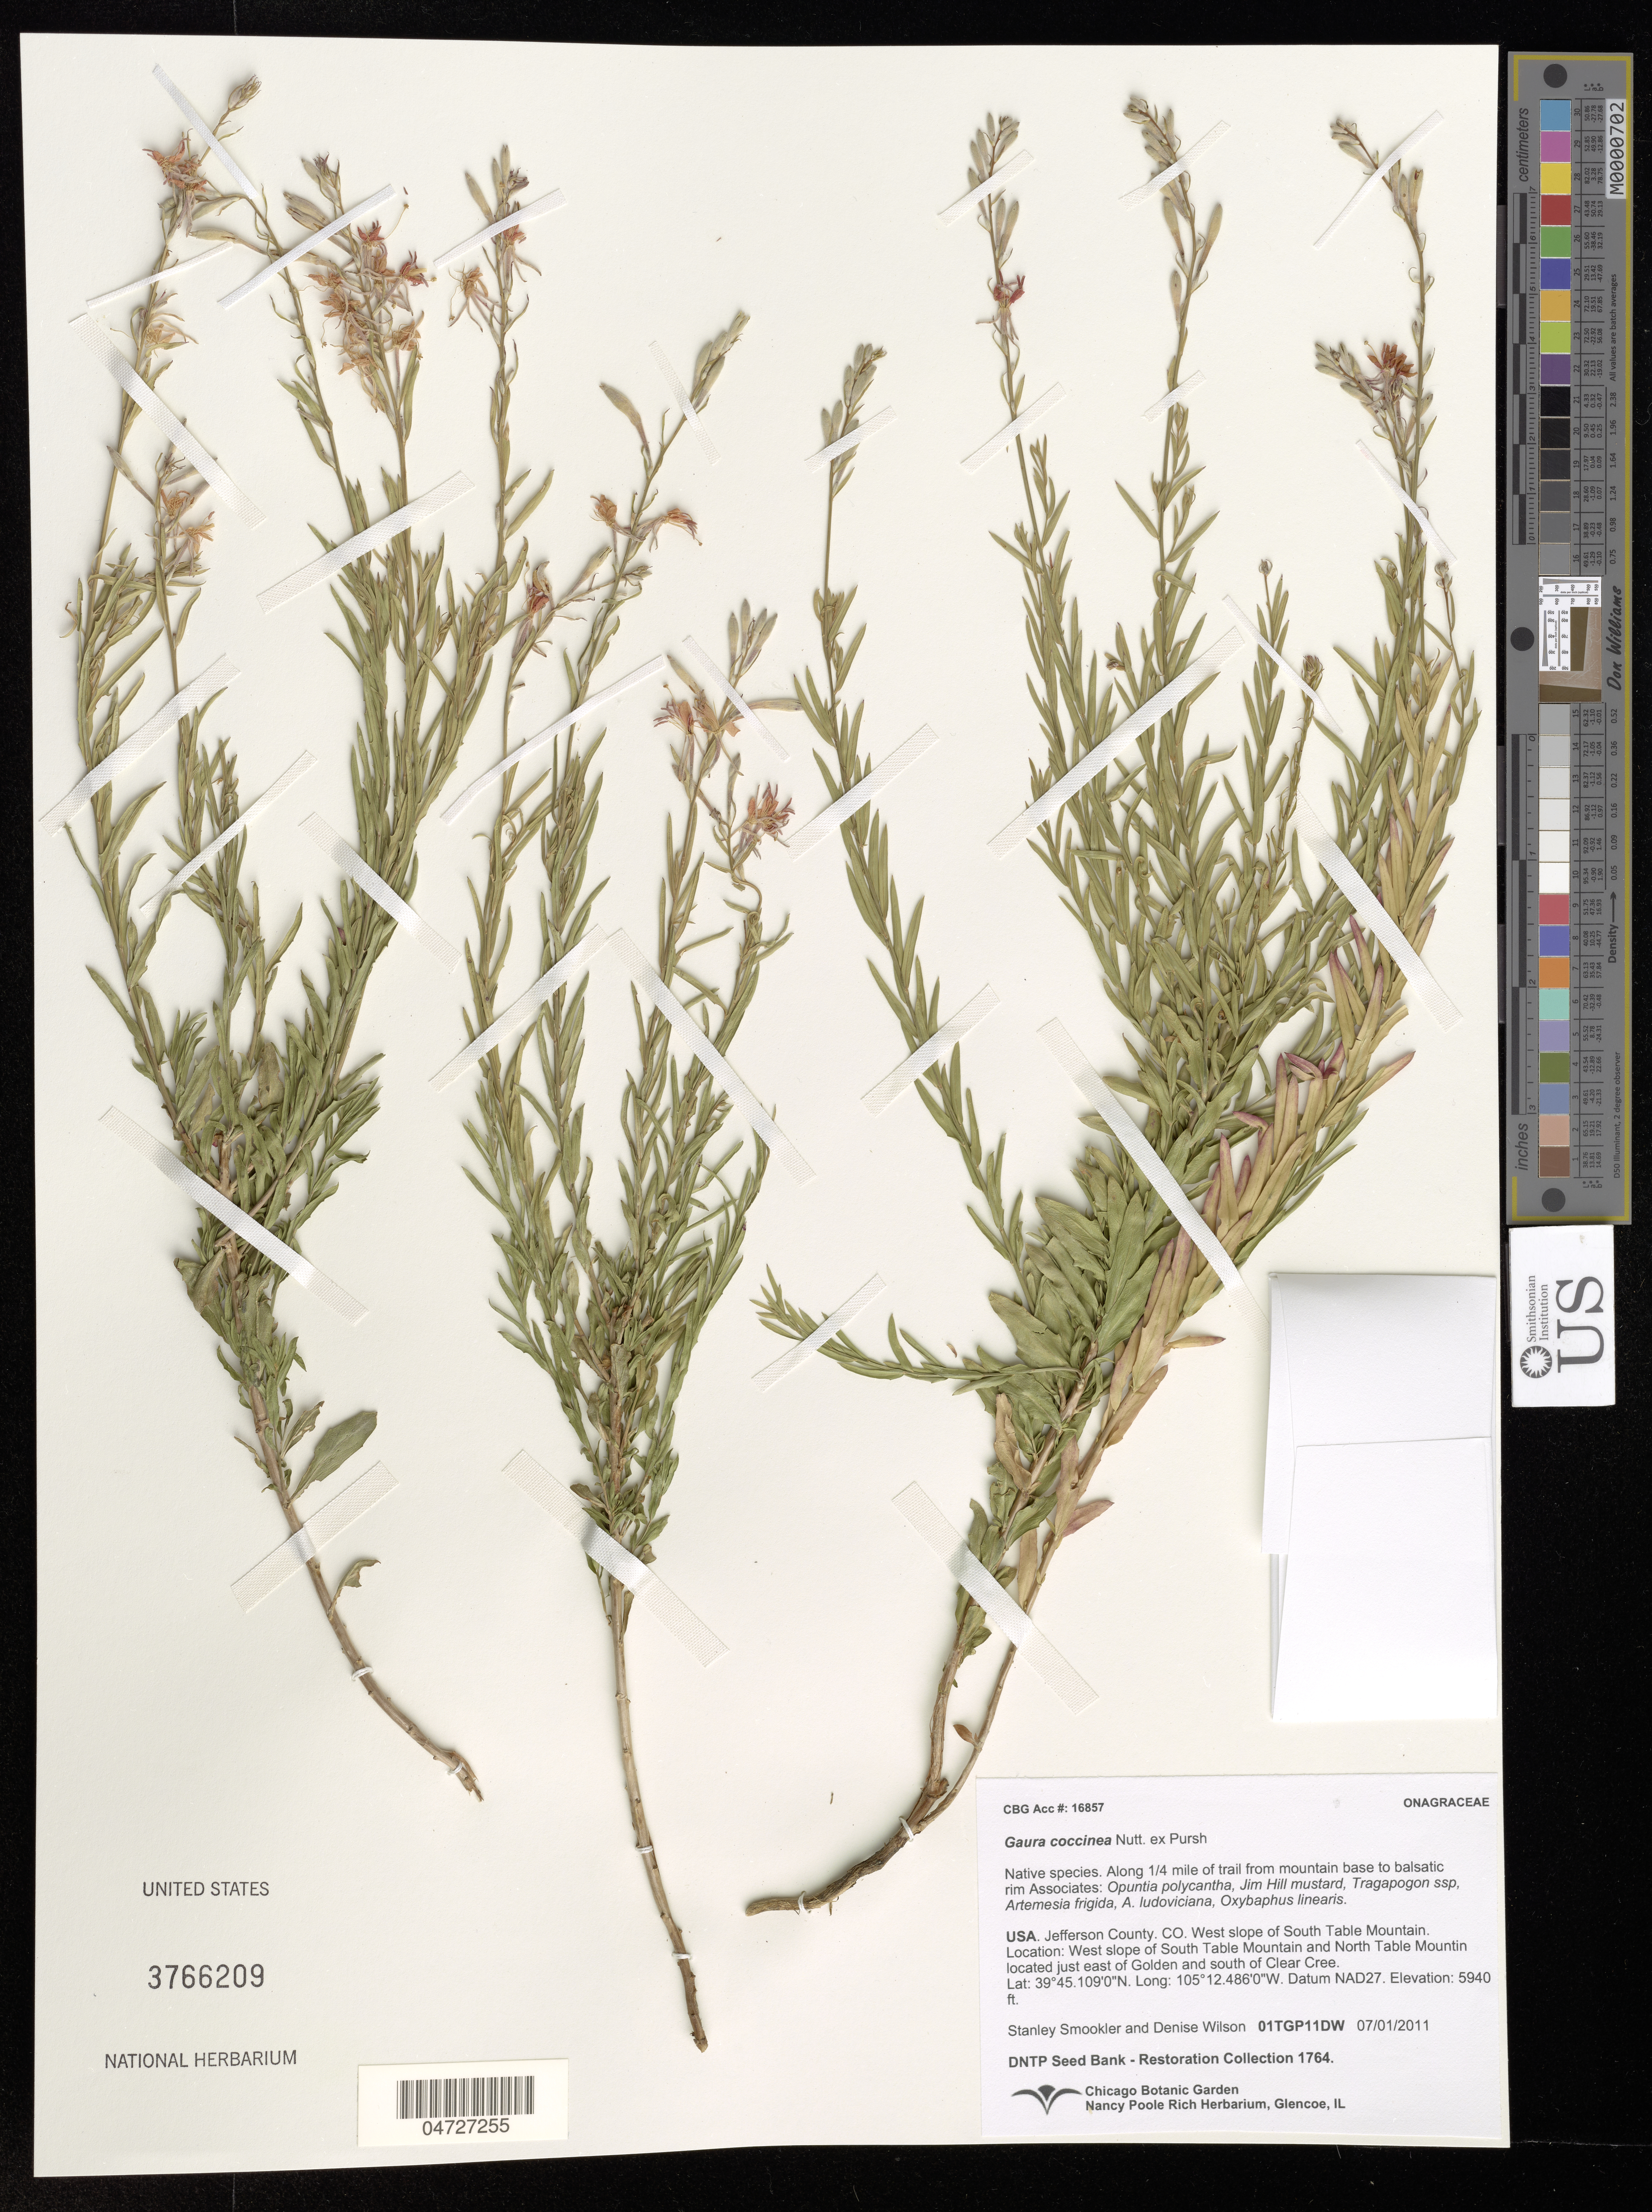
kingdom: Plantae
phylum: Tracheophyta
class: Magnoliopsida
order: Myrtales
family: Onagraceae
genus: Gaura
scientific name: Gaura coccinea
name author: Nutt. ex Pursh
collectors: S. Smookler & D. Wilson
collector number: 01TGP11DW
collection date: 2011-01-07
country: United States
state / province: Colorado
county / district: Jefferson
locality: Jefferson County. West slope of South Table Mountain and North Table Mountin located in just east of Golden and south of Clear Cree.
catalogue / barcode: US 3766209